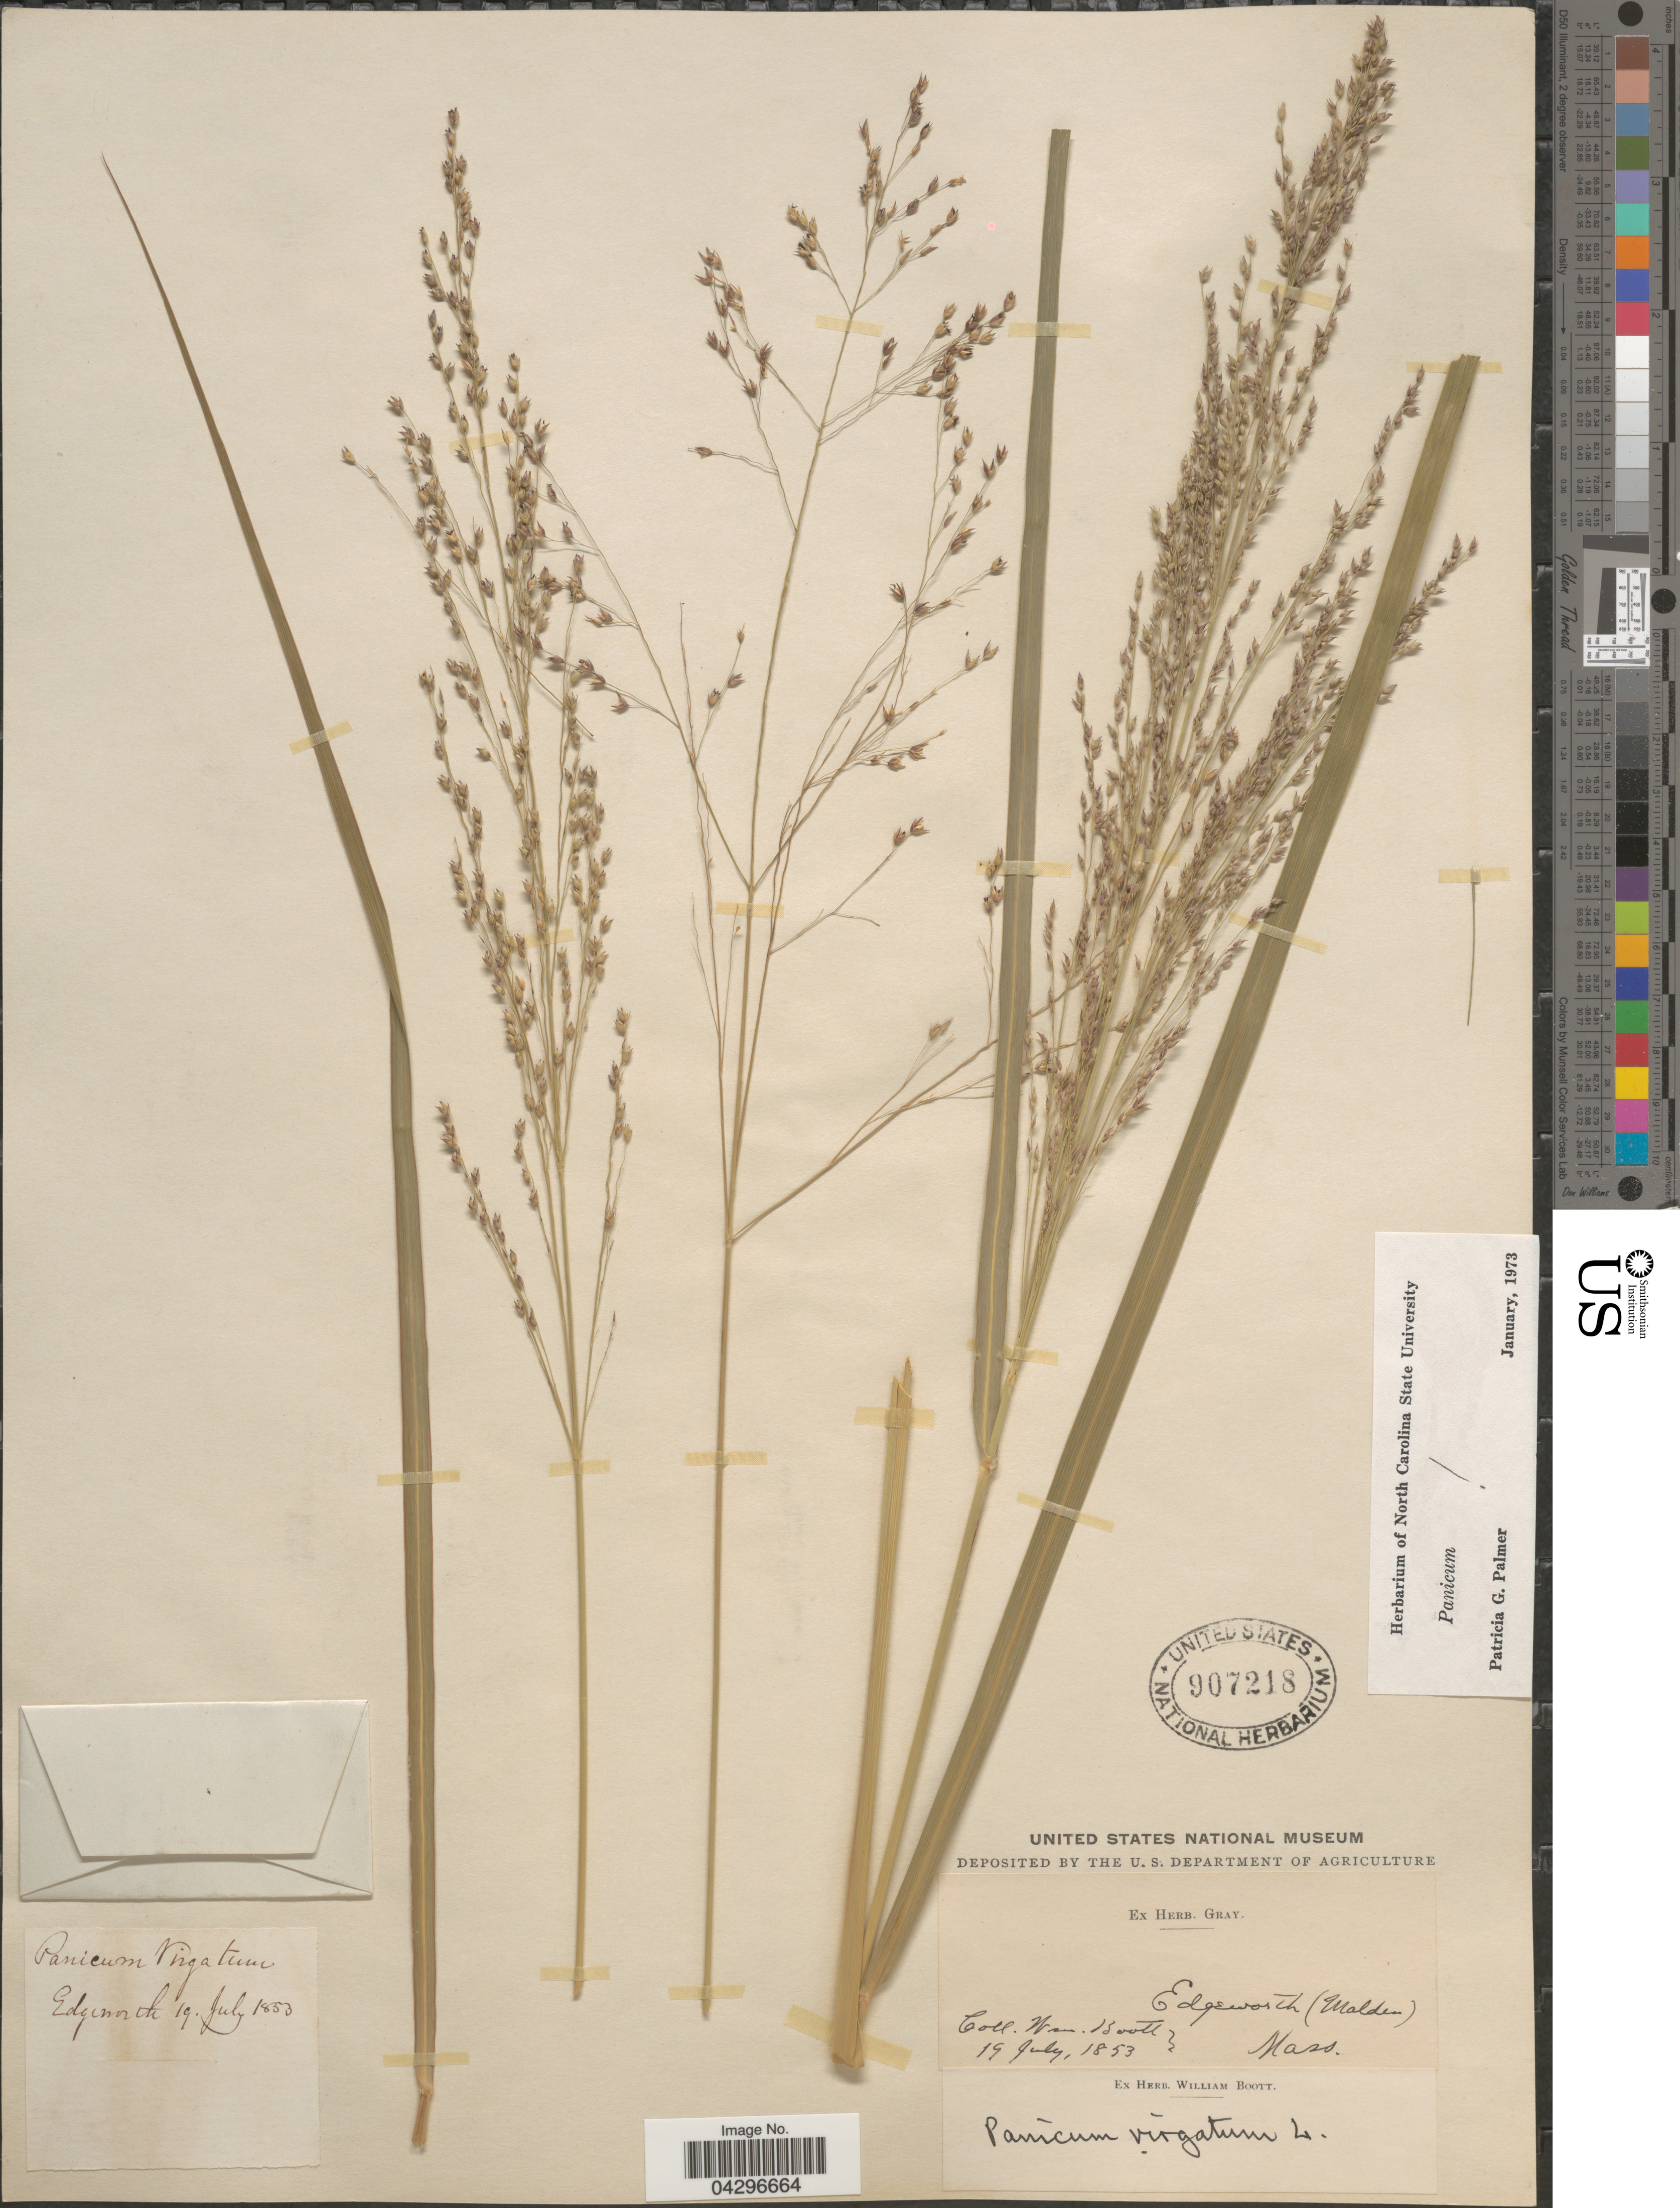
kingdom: Plantae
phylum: Tracheophyta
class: Liliopsida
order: Poales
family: Poaceae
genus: Panicum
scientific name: Panicum virgatum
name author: L.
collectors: W. Boott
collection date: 1853-07-19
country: United States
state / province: Massachusetts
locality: Edgeworth (Malden).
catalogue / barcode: US 907218